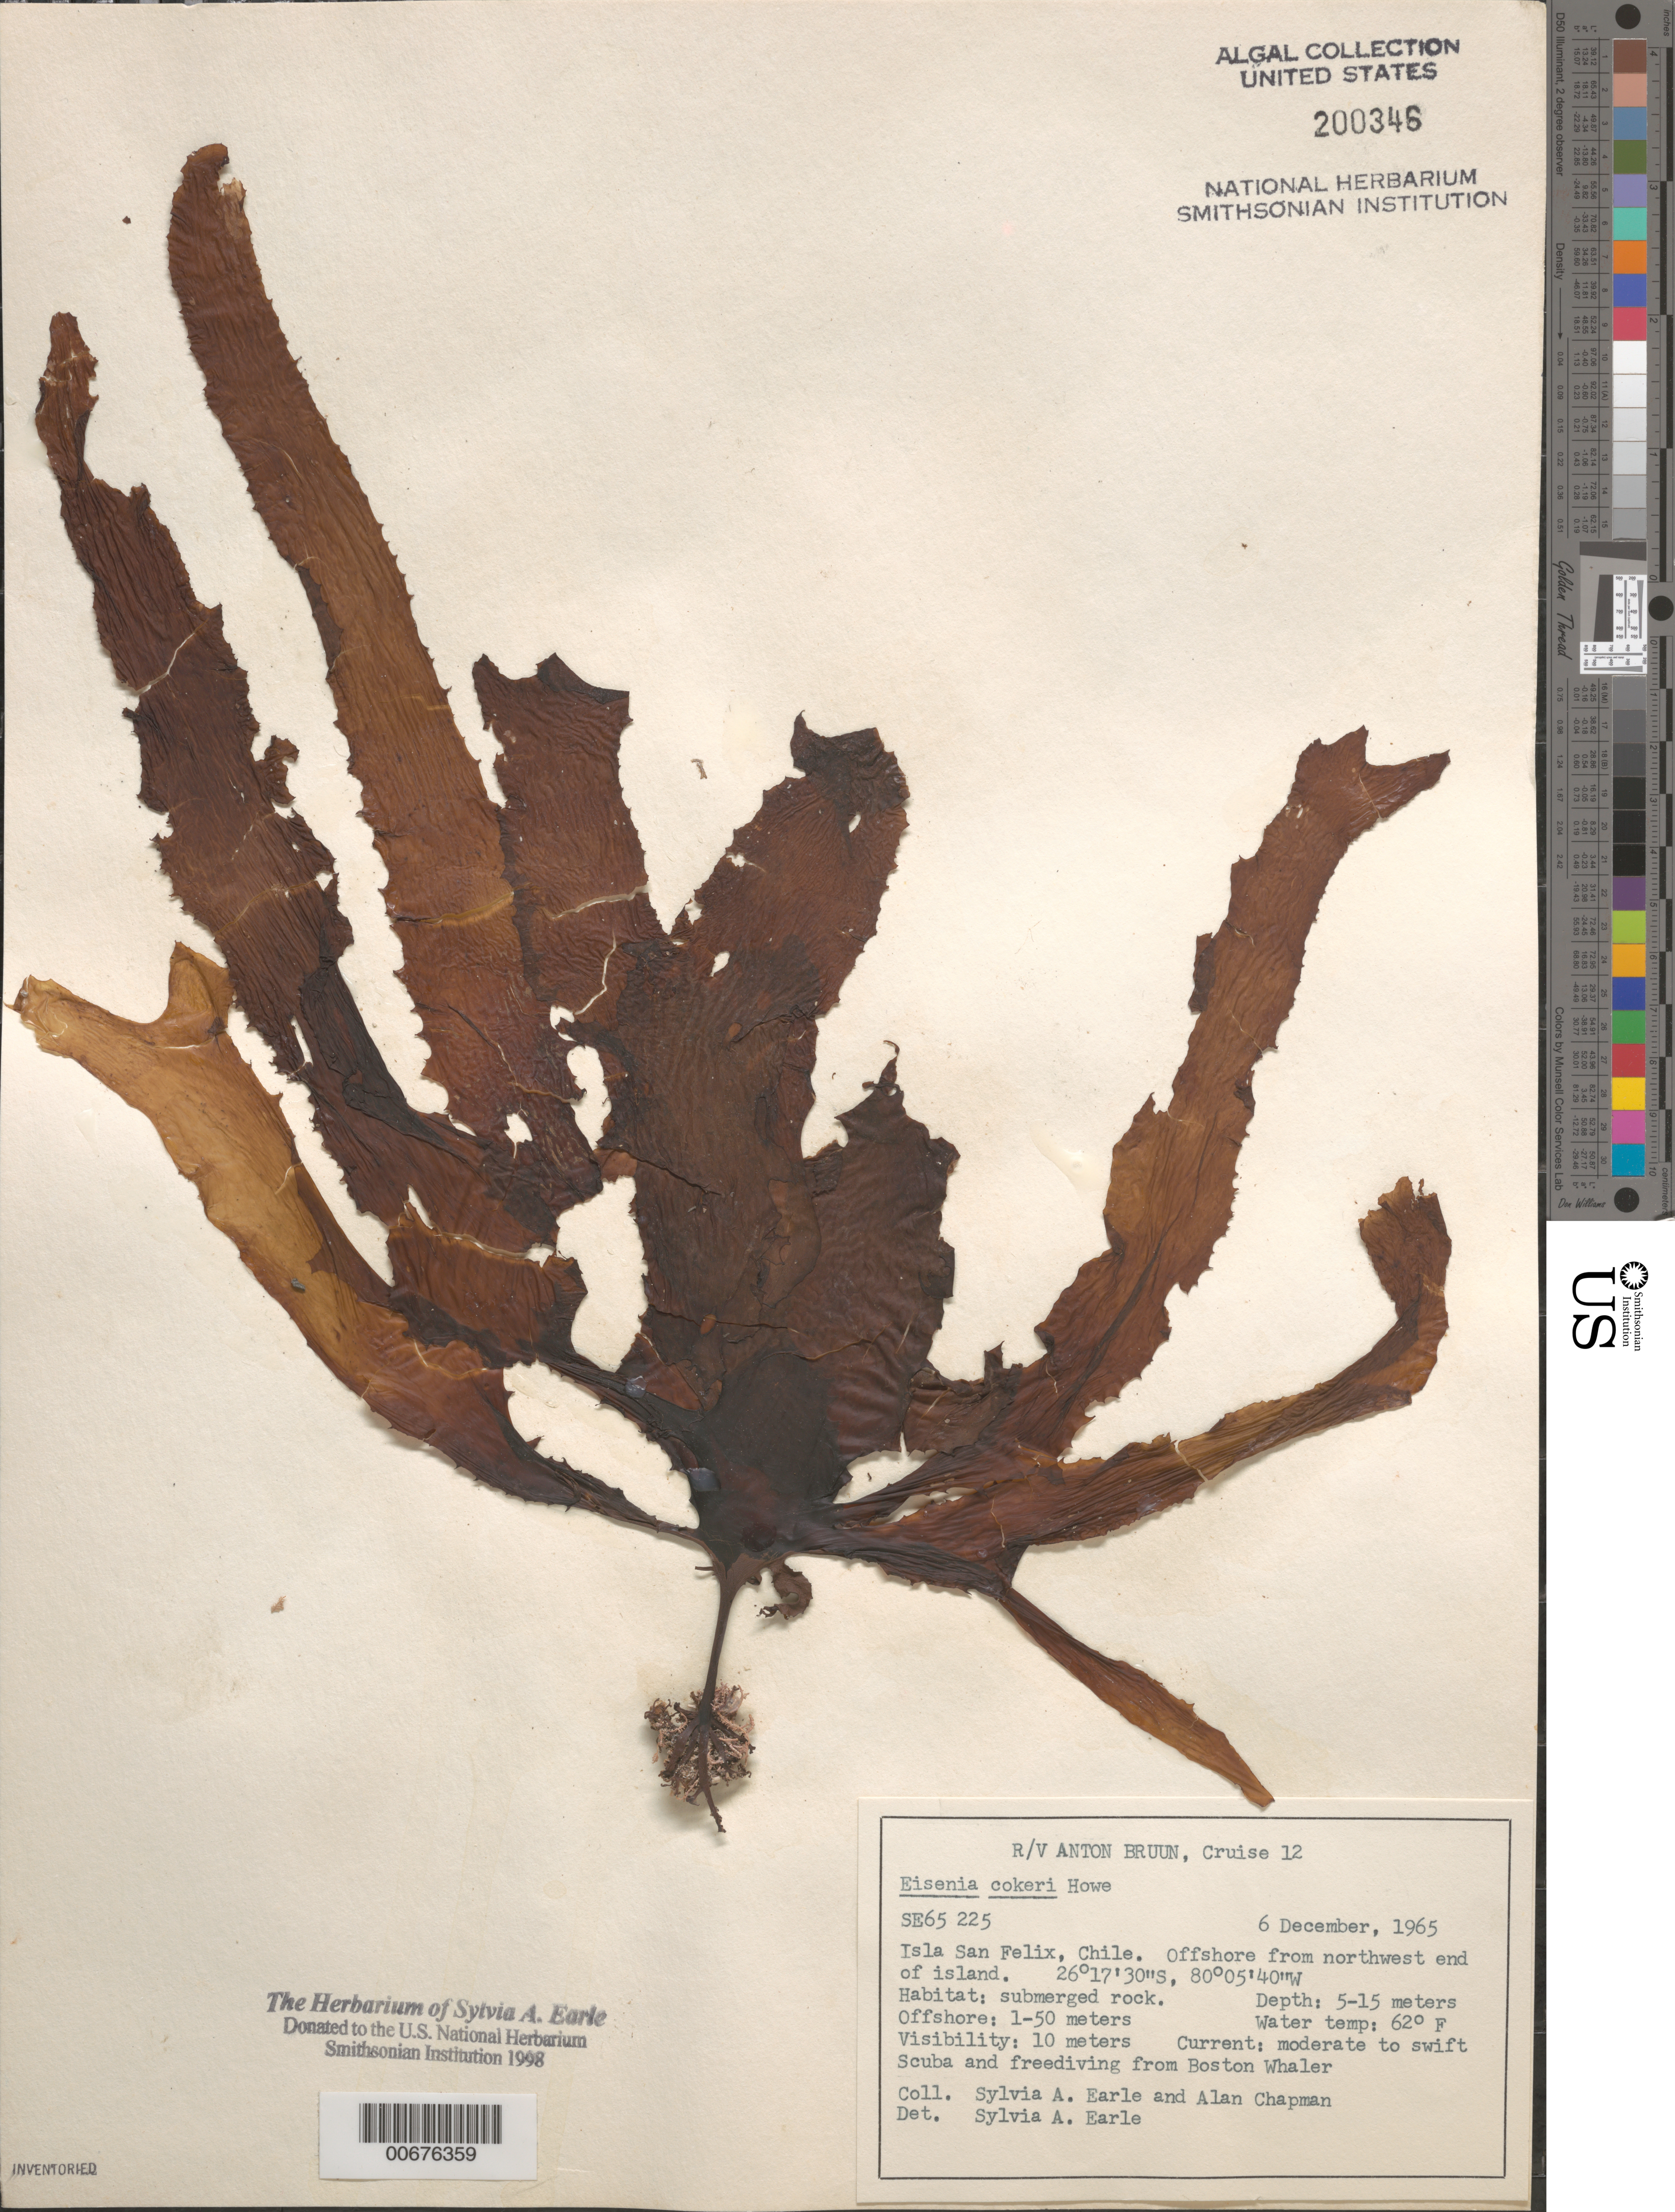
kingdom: Chromista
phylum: Ochrophyta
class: Phaeophyceae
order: Laminariales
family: Lessoniaceae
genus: Eisenia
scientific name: Eisenia cokeri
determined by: Earle, S. A.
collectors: S. A. Earle & A. Chapman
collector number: SE 65225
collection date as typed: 06 Dec 1965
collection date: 1965-12-06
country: Chile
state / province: Atacama (III)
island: Isla San Felix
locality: Off northwest end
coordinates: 26 17' 30" S, 80 05' 40" W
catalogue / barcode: US 200346